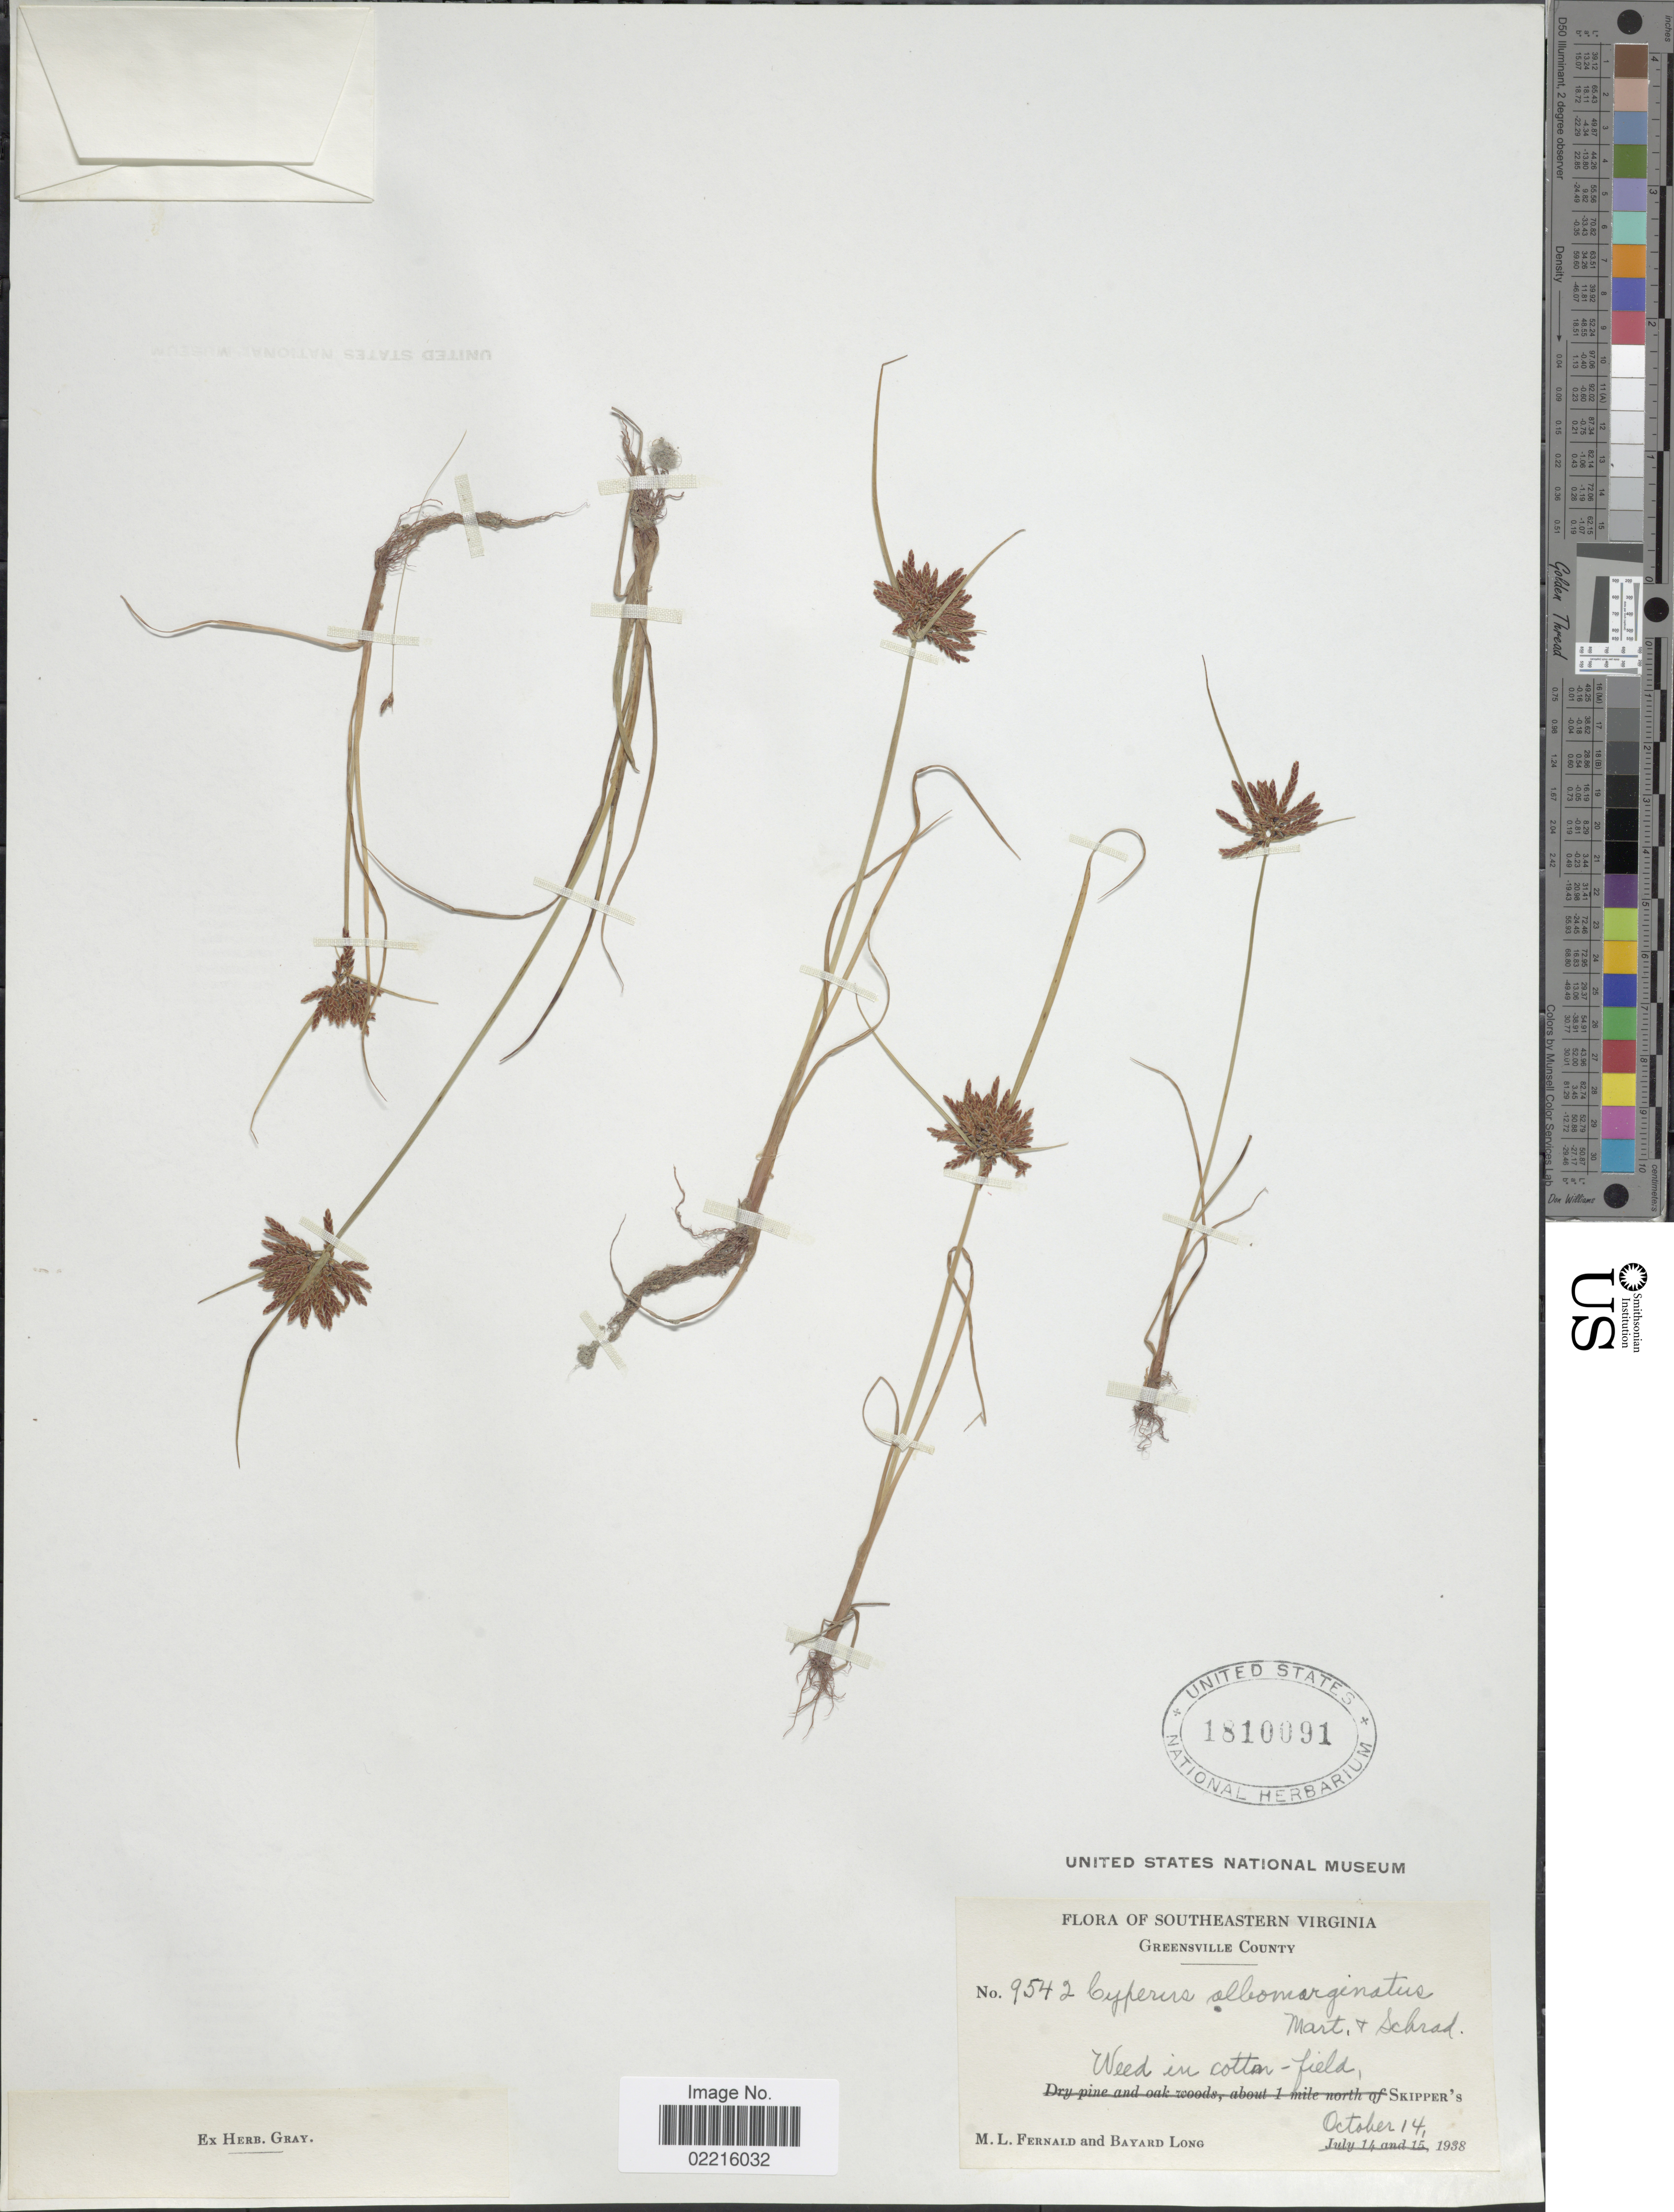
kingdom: Plantae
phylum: Tracheophyta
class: Liliopsida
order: Poales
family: Cyperaceae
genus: Cyperus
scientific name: Cyperus flavicomus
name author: Michx.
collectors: M. L. Fernald & B. Long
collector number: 9542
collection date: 1938-10-14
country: United States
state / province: Virginia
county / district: Greensville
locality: Southeastern Virginia, Greensville County, Weed in cotton-field, Skipper's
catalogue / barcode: US 1810091